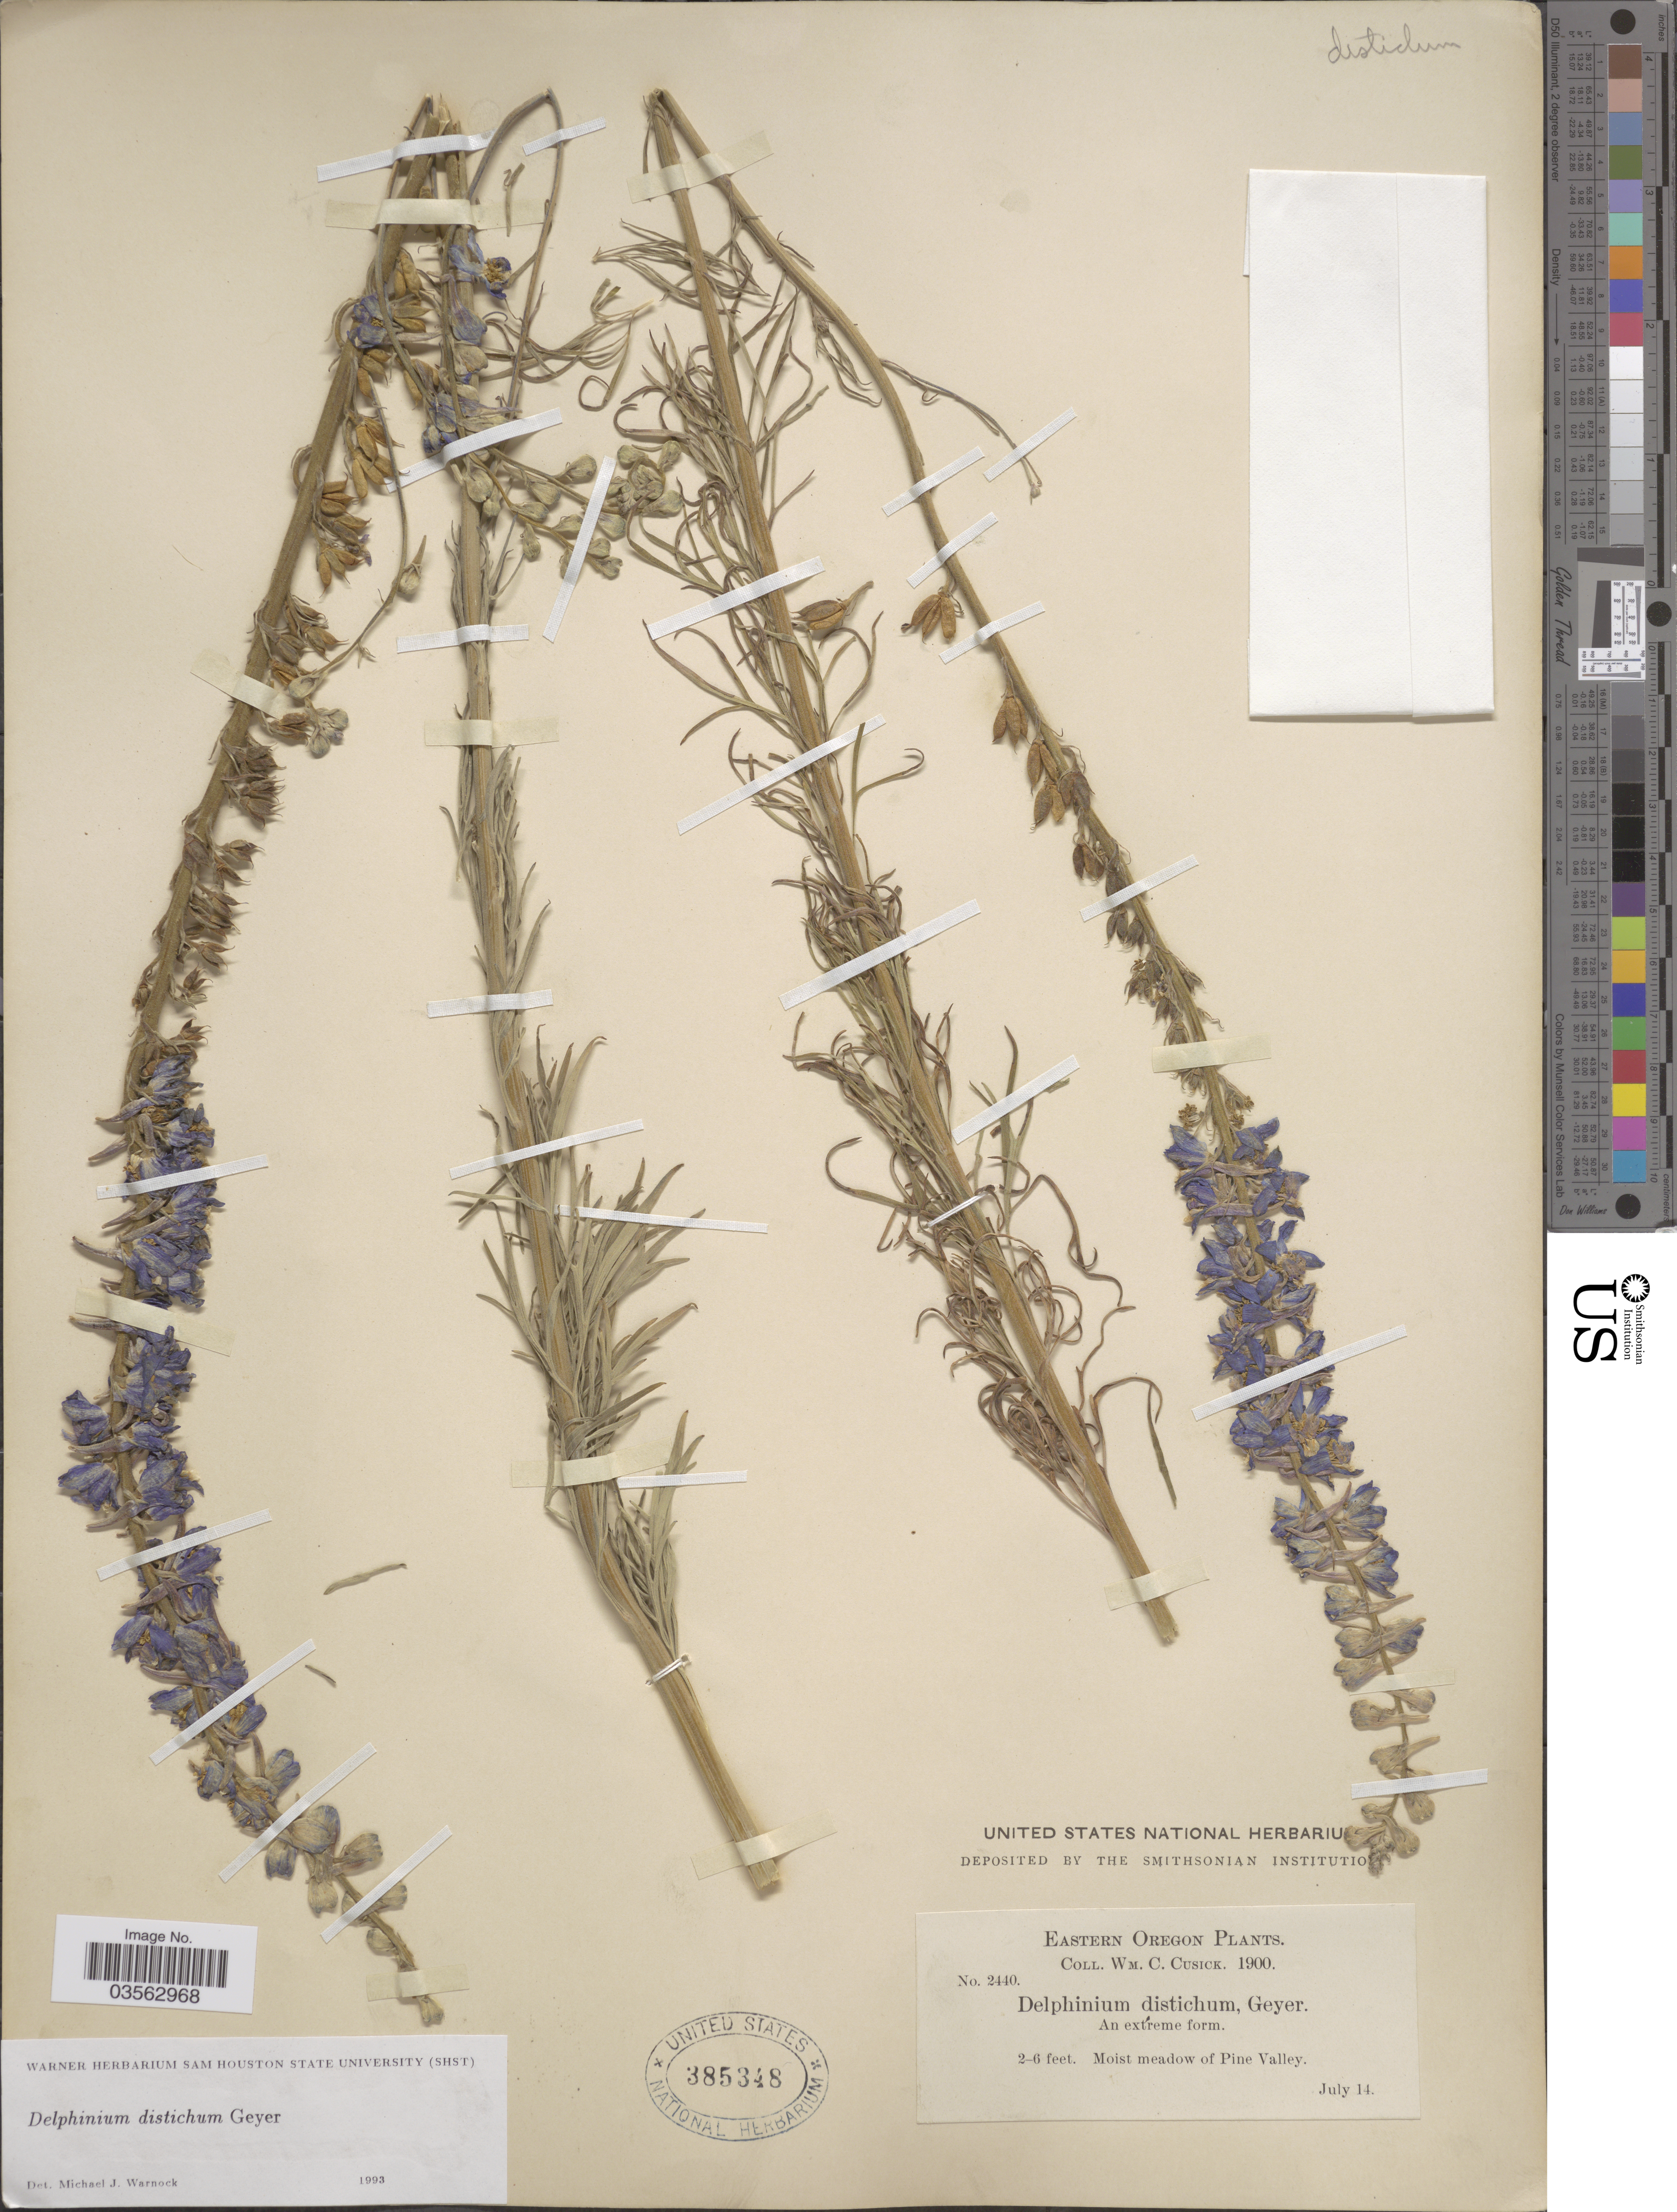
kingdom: Plantae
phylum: Tracheophyta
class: Magnoliopsida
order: Ranunculales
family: Ranunculaceae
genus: Delphinium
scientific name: Delphinium distichum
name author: Geyer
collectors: W. C. Cusick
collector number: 2440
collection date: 1900-07-14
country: United States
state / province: Oregon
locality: Eastern Oregon. Pine Valley.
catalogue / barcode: US 385348